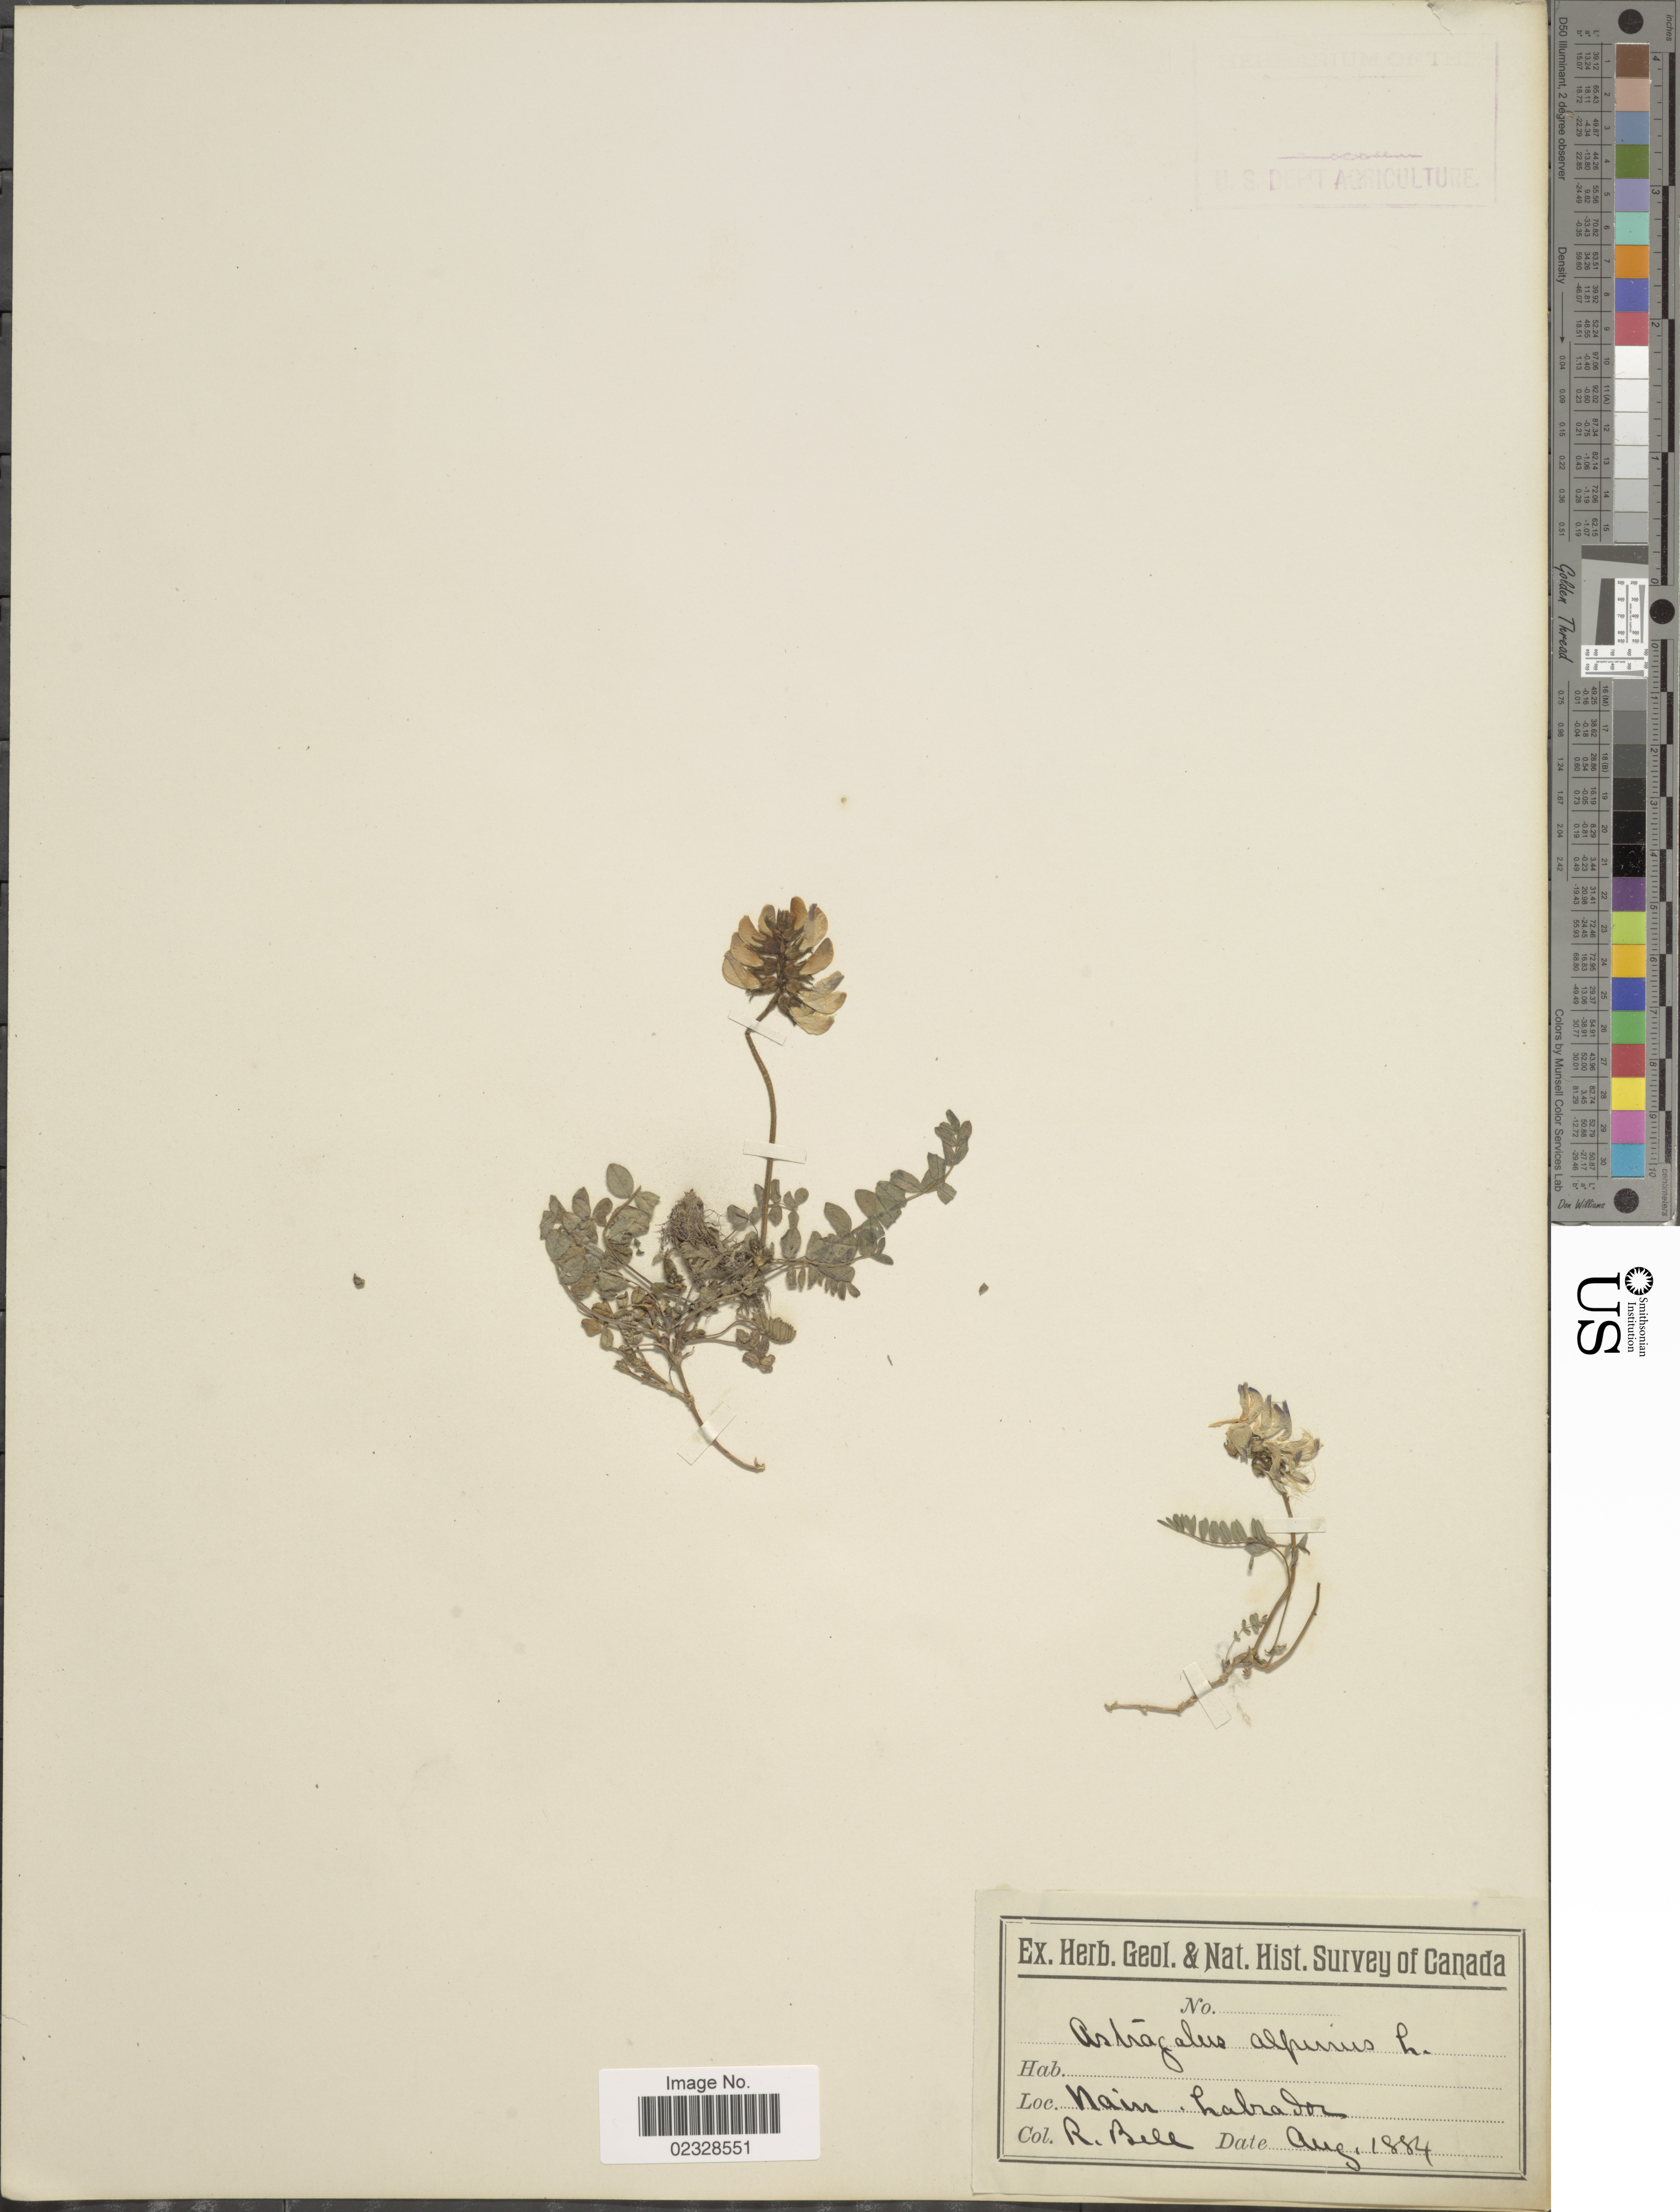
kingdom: Plantae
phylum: Tracheophyta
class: Magnoliopsida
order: Fabales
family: Fabaceae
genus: Astragalus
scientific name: Astragalus alpinus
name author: L.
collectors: C. R. Bell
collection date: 1884-08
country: Canada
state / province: Newfoundland and Labrador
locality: Nam, Labrador